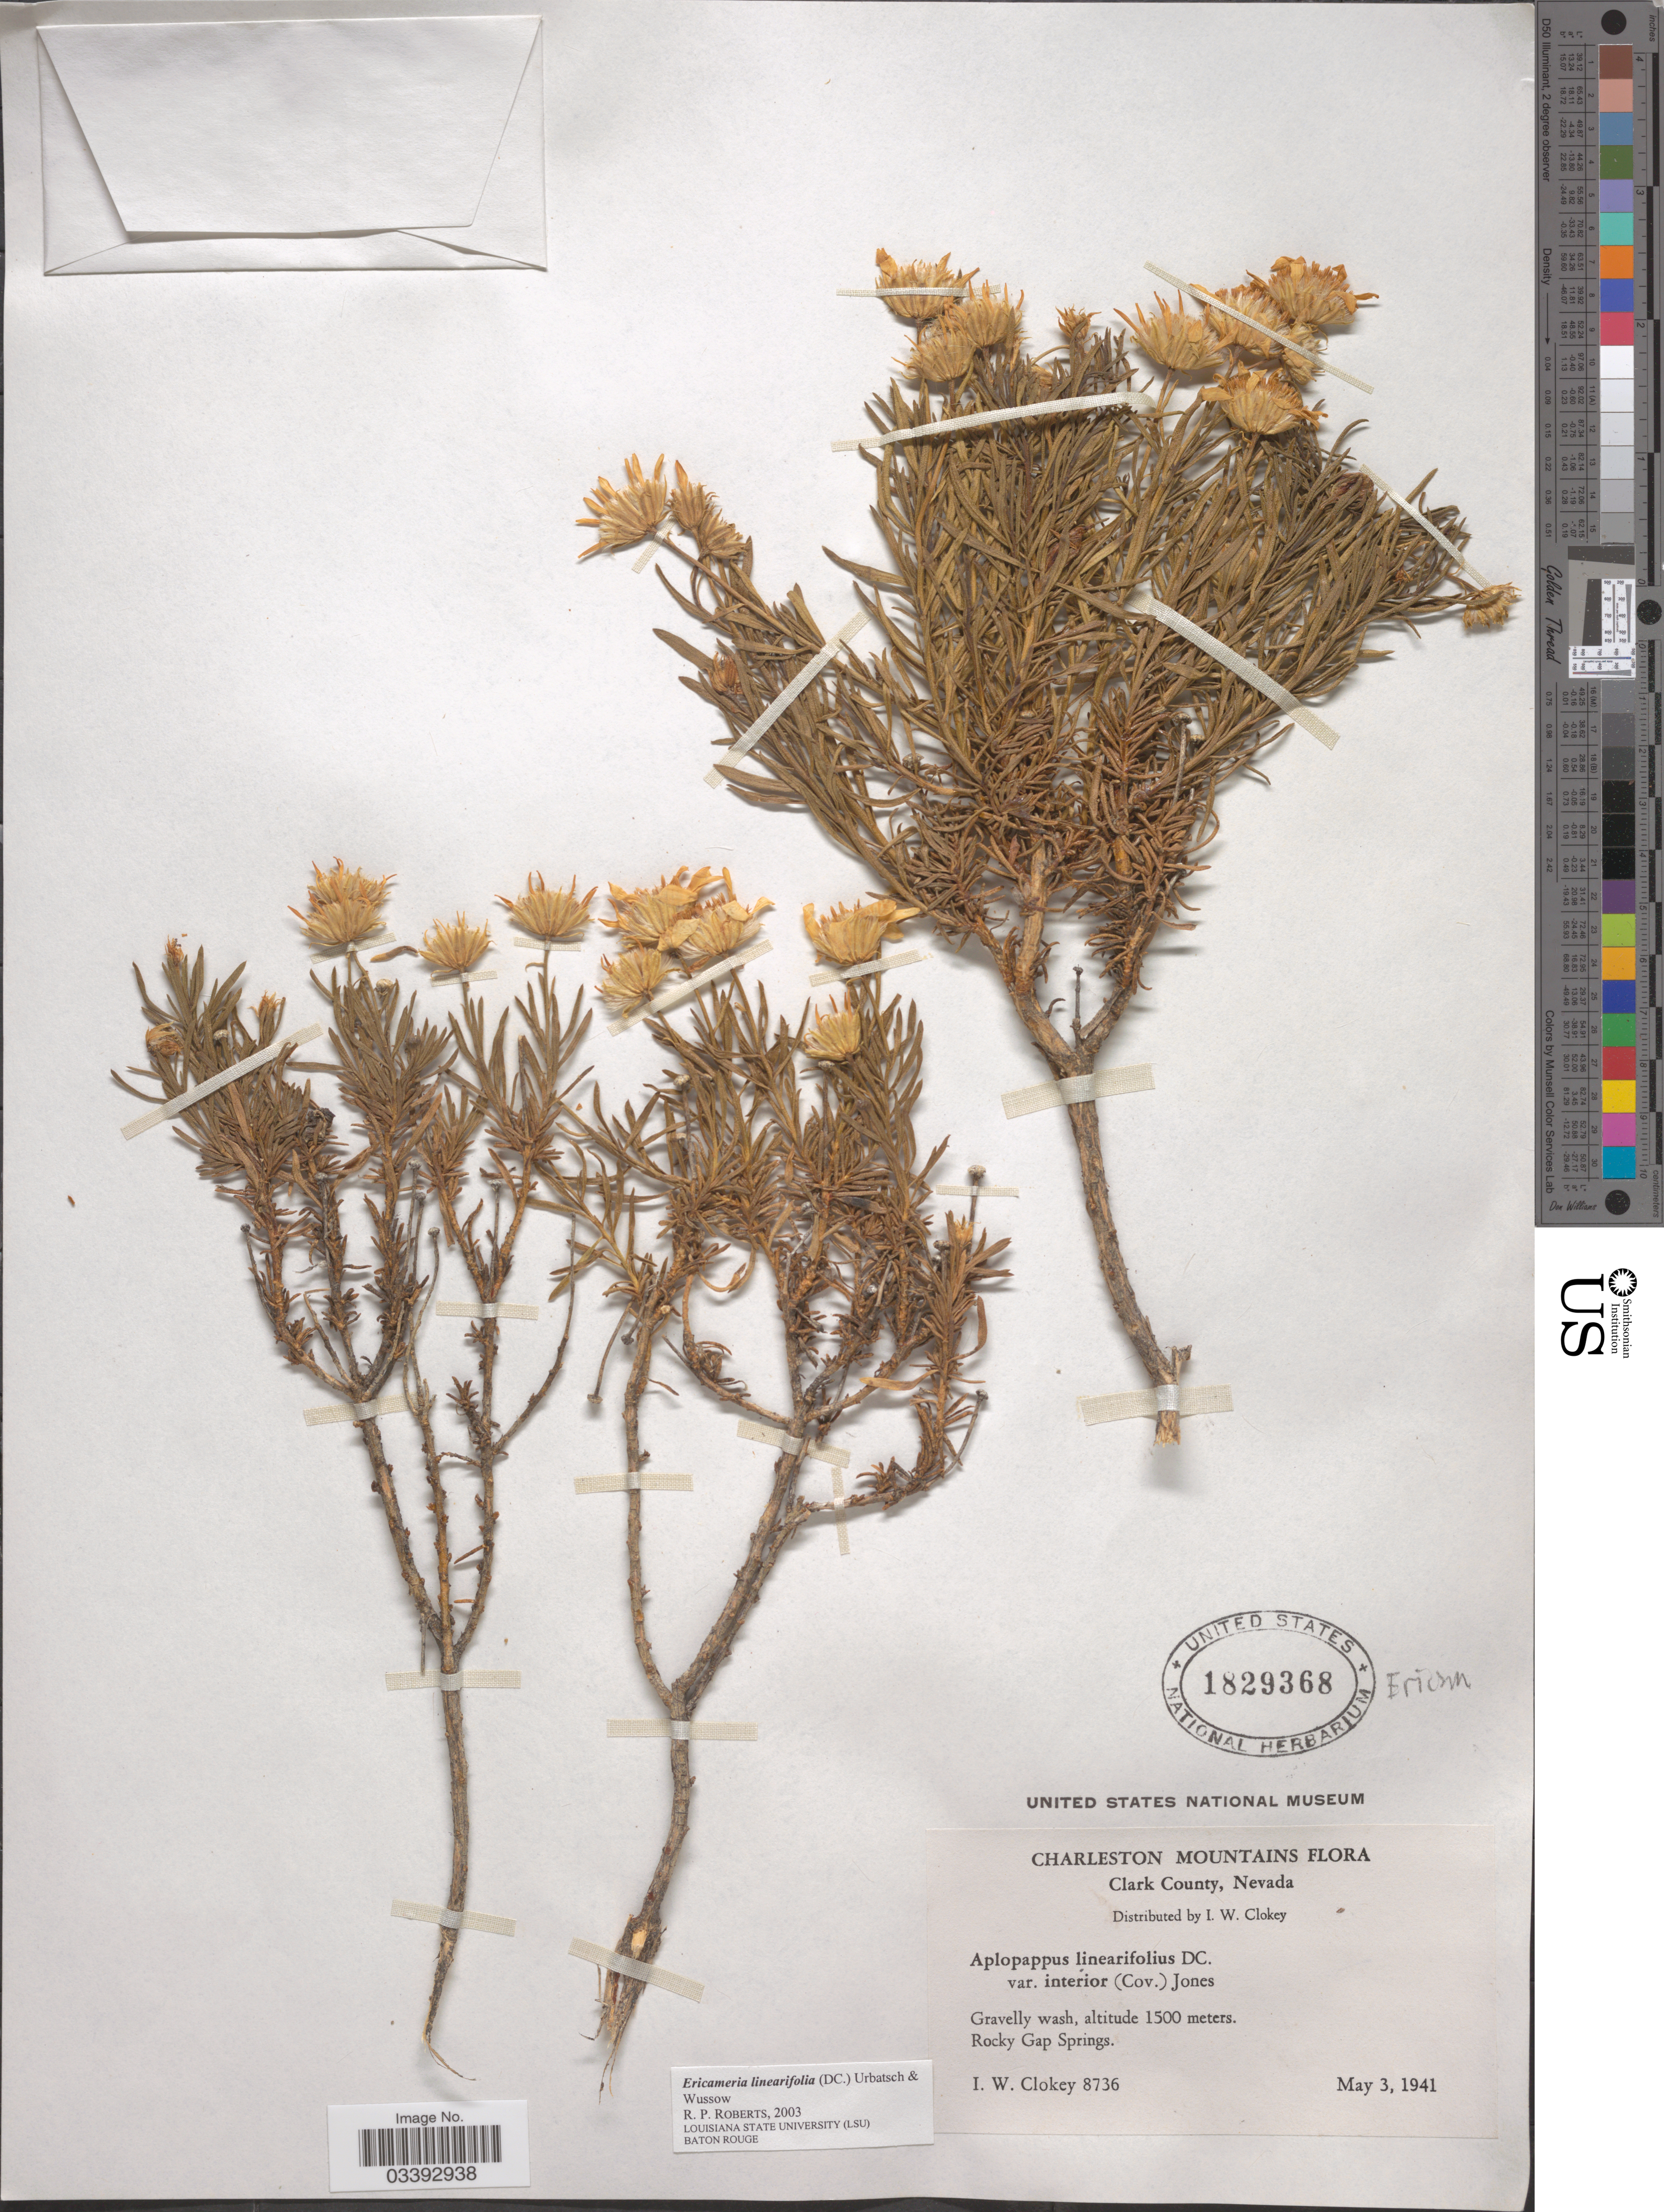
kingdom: Plantae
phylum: Tracheophyta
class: Magnoliopsida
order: Asterales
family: Asteraceae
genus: Ericameria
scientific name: Ericameria linearifolia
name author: (DC.) Urbatsch & Wussow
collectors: I. W. Clokey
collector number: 8736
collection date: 1941-05-03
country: United States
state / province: Nevada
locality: Charleston Mountains, Clark County. Rocky Gap Springs.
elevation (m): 1500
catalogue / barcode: US 1829368